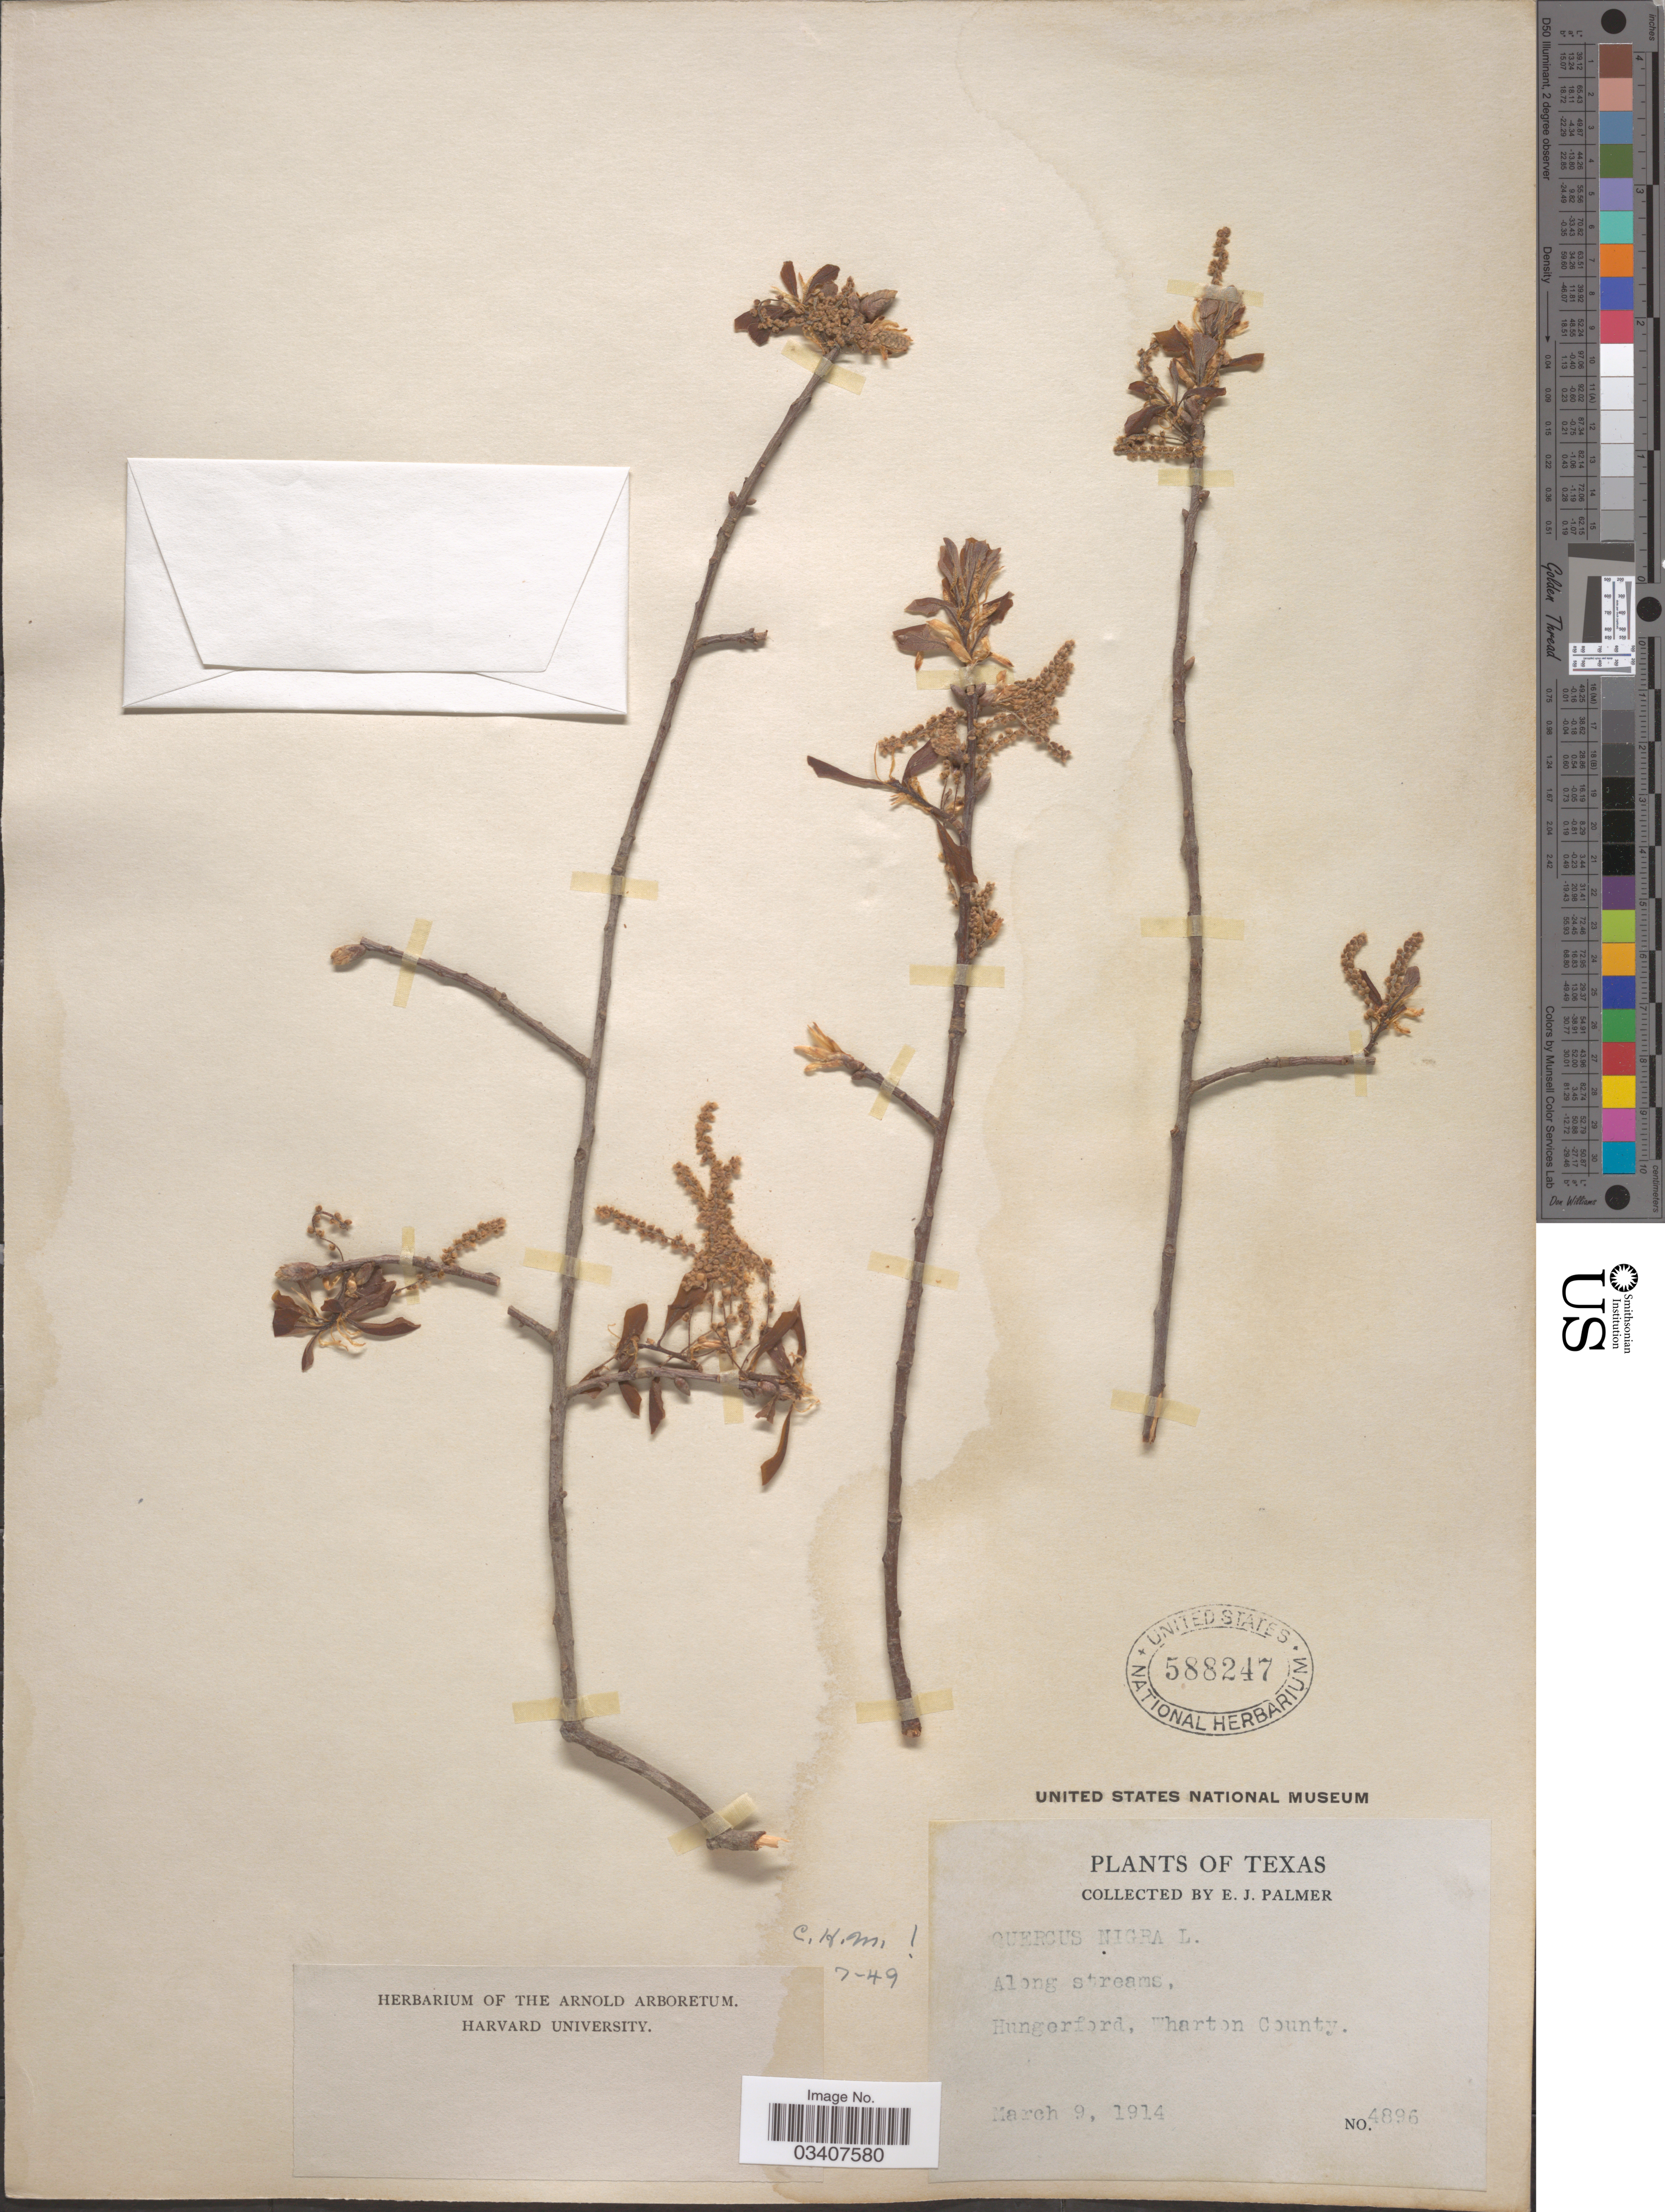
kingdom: Plantae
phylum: Tracheophyta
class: Magnoliopsida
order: Fagales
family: Fagaceae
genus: Quercus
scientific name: Quercus nigra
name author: L.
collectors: E. J. Palmer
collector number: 4896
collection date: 1914-03-09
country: United States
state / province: Texas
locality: Along streams, Hungerford, Wharton County.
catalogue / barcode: US 588247